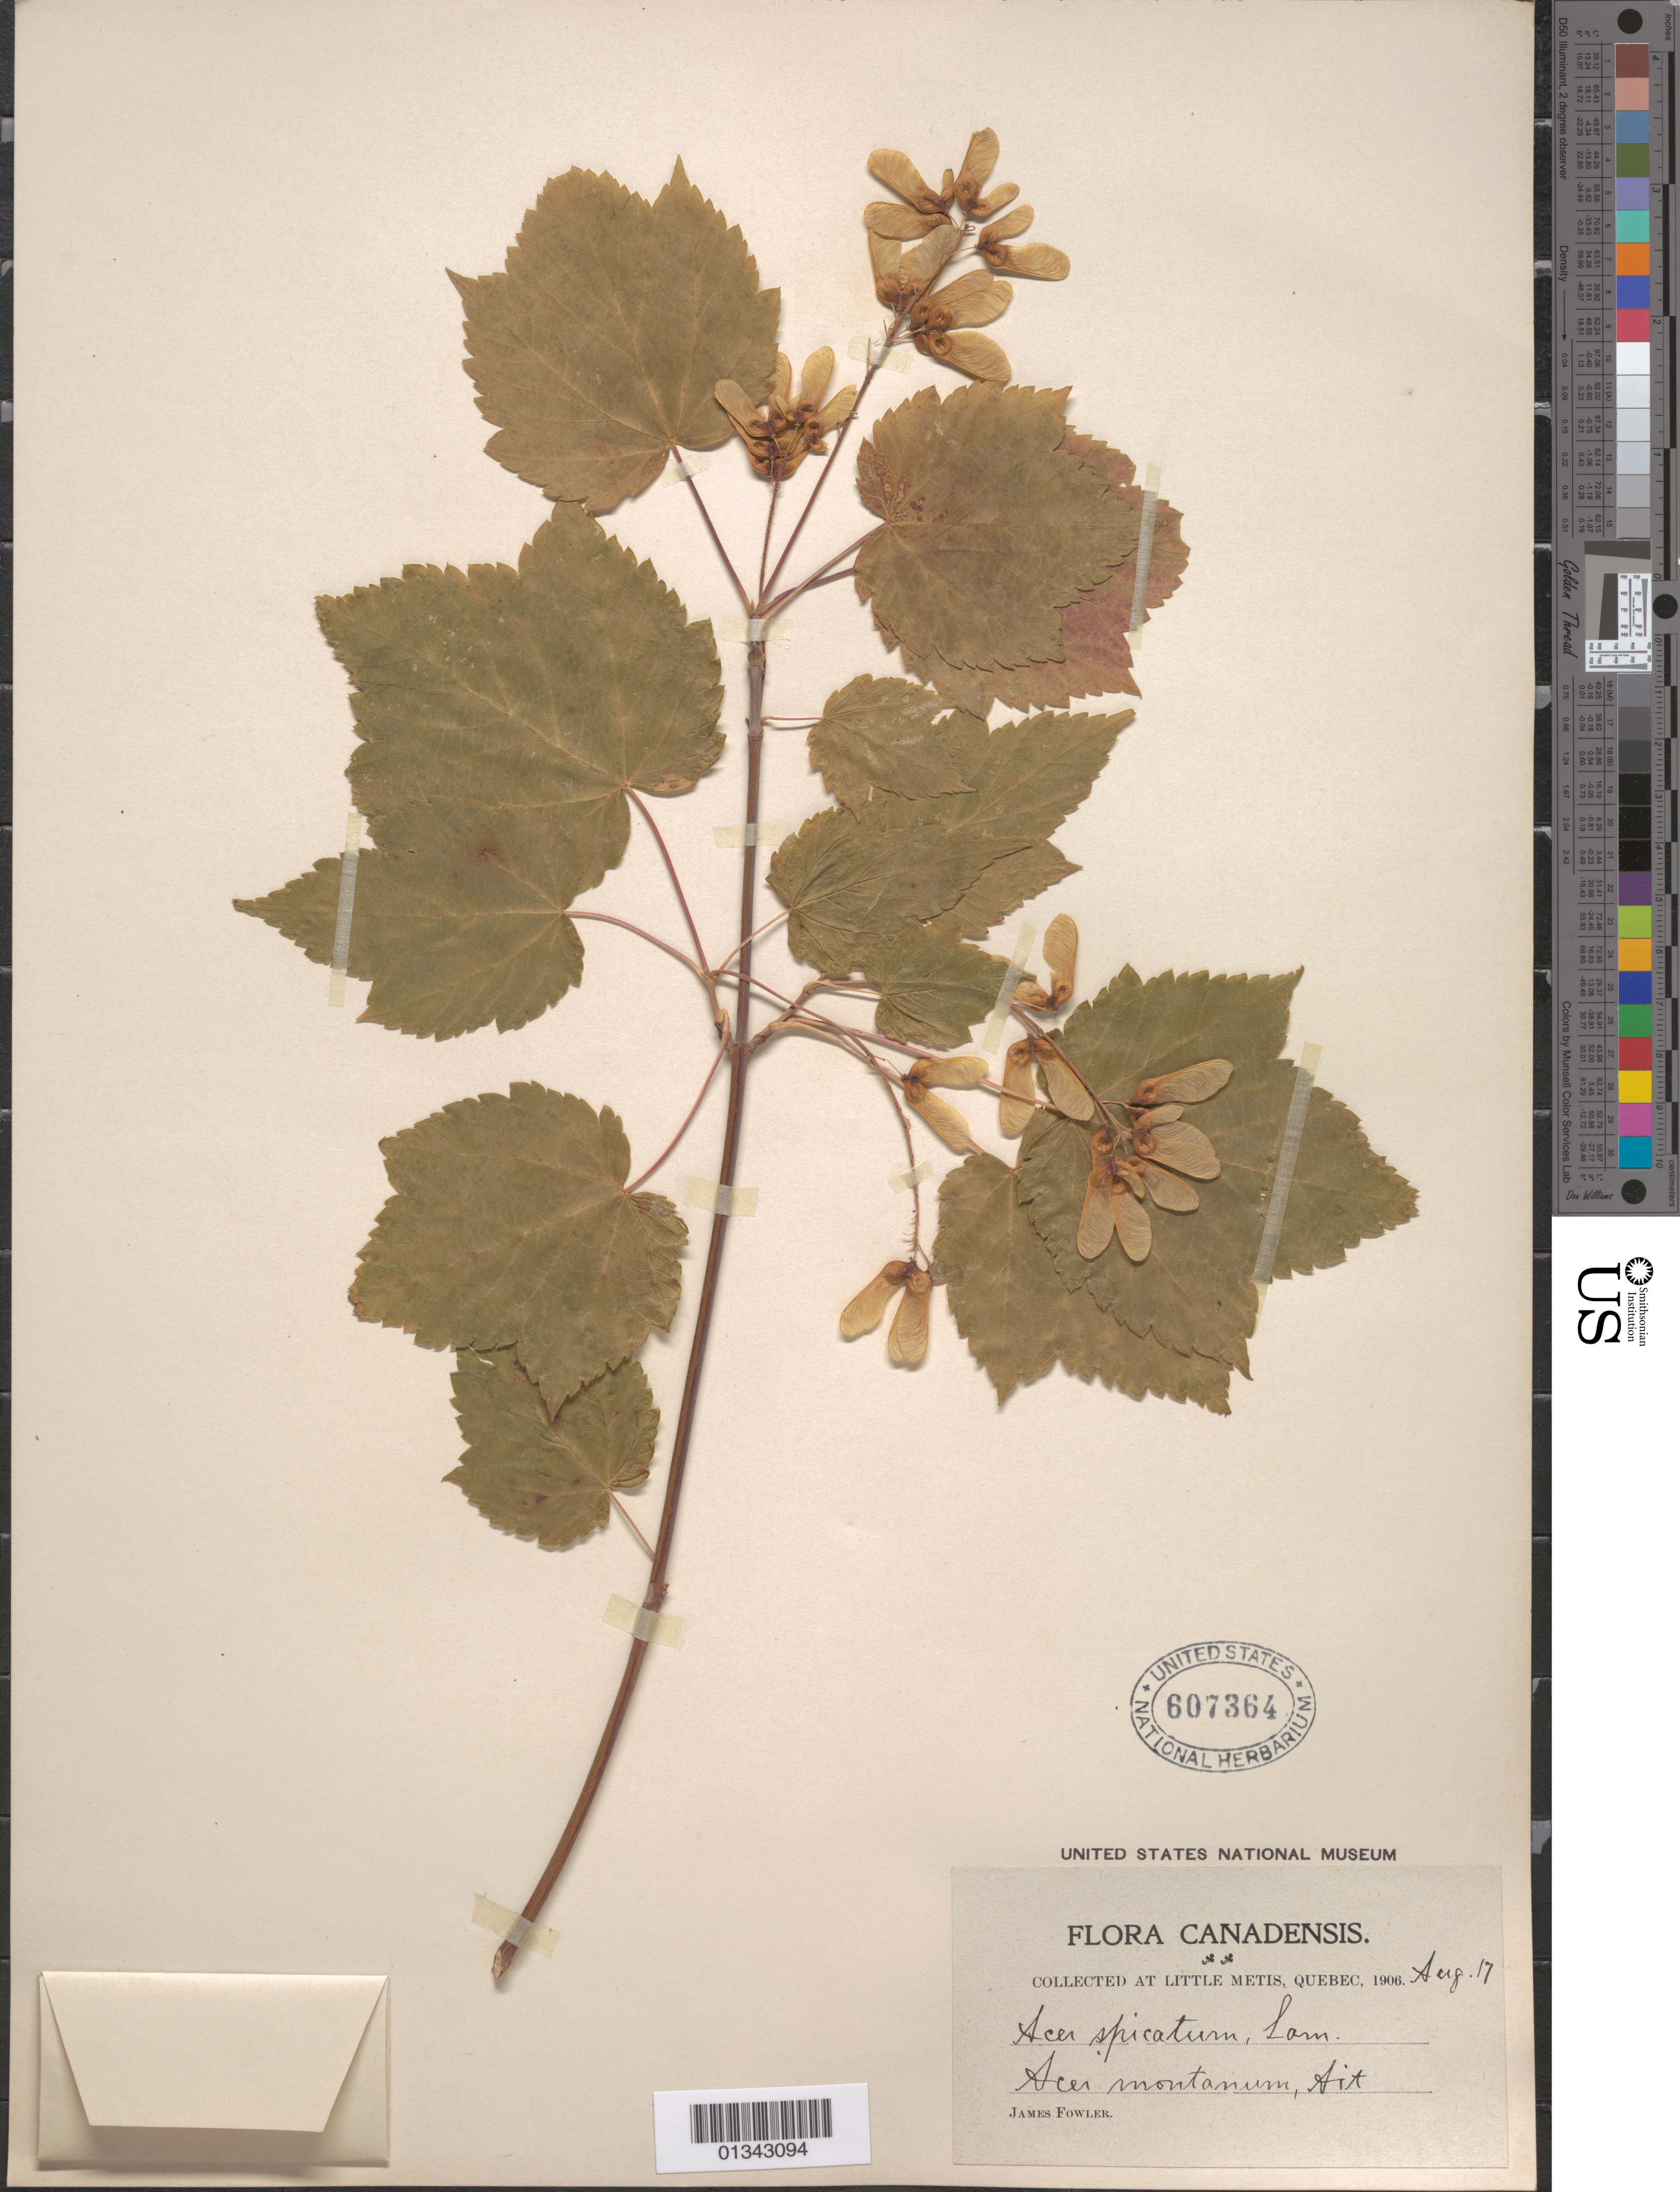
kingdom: Plantae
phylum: Tracheophyta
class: Magnoliopsida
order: Sapindales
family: Sapindaceae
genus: Acer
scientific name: Acer spicatum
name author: Lam.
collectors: J. P. Fowler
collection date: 1906-08-17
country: Canada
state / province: Quebec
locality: Little Metis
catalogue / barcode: US 607364